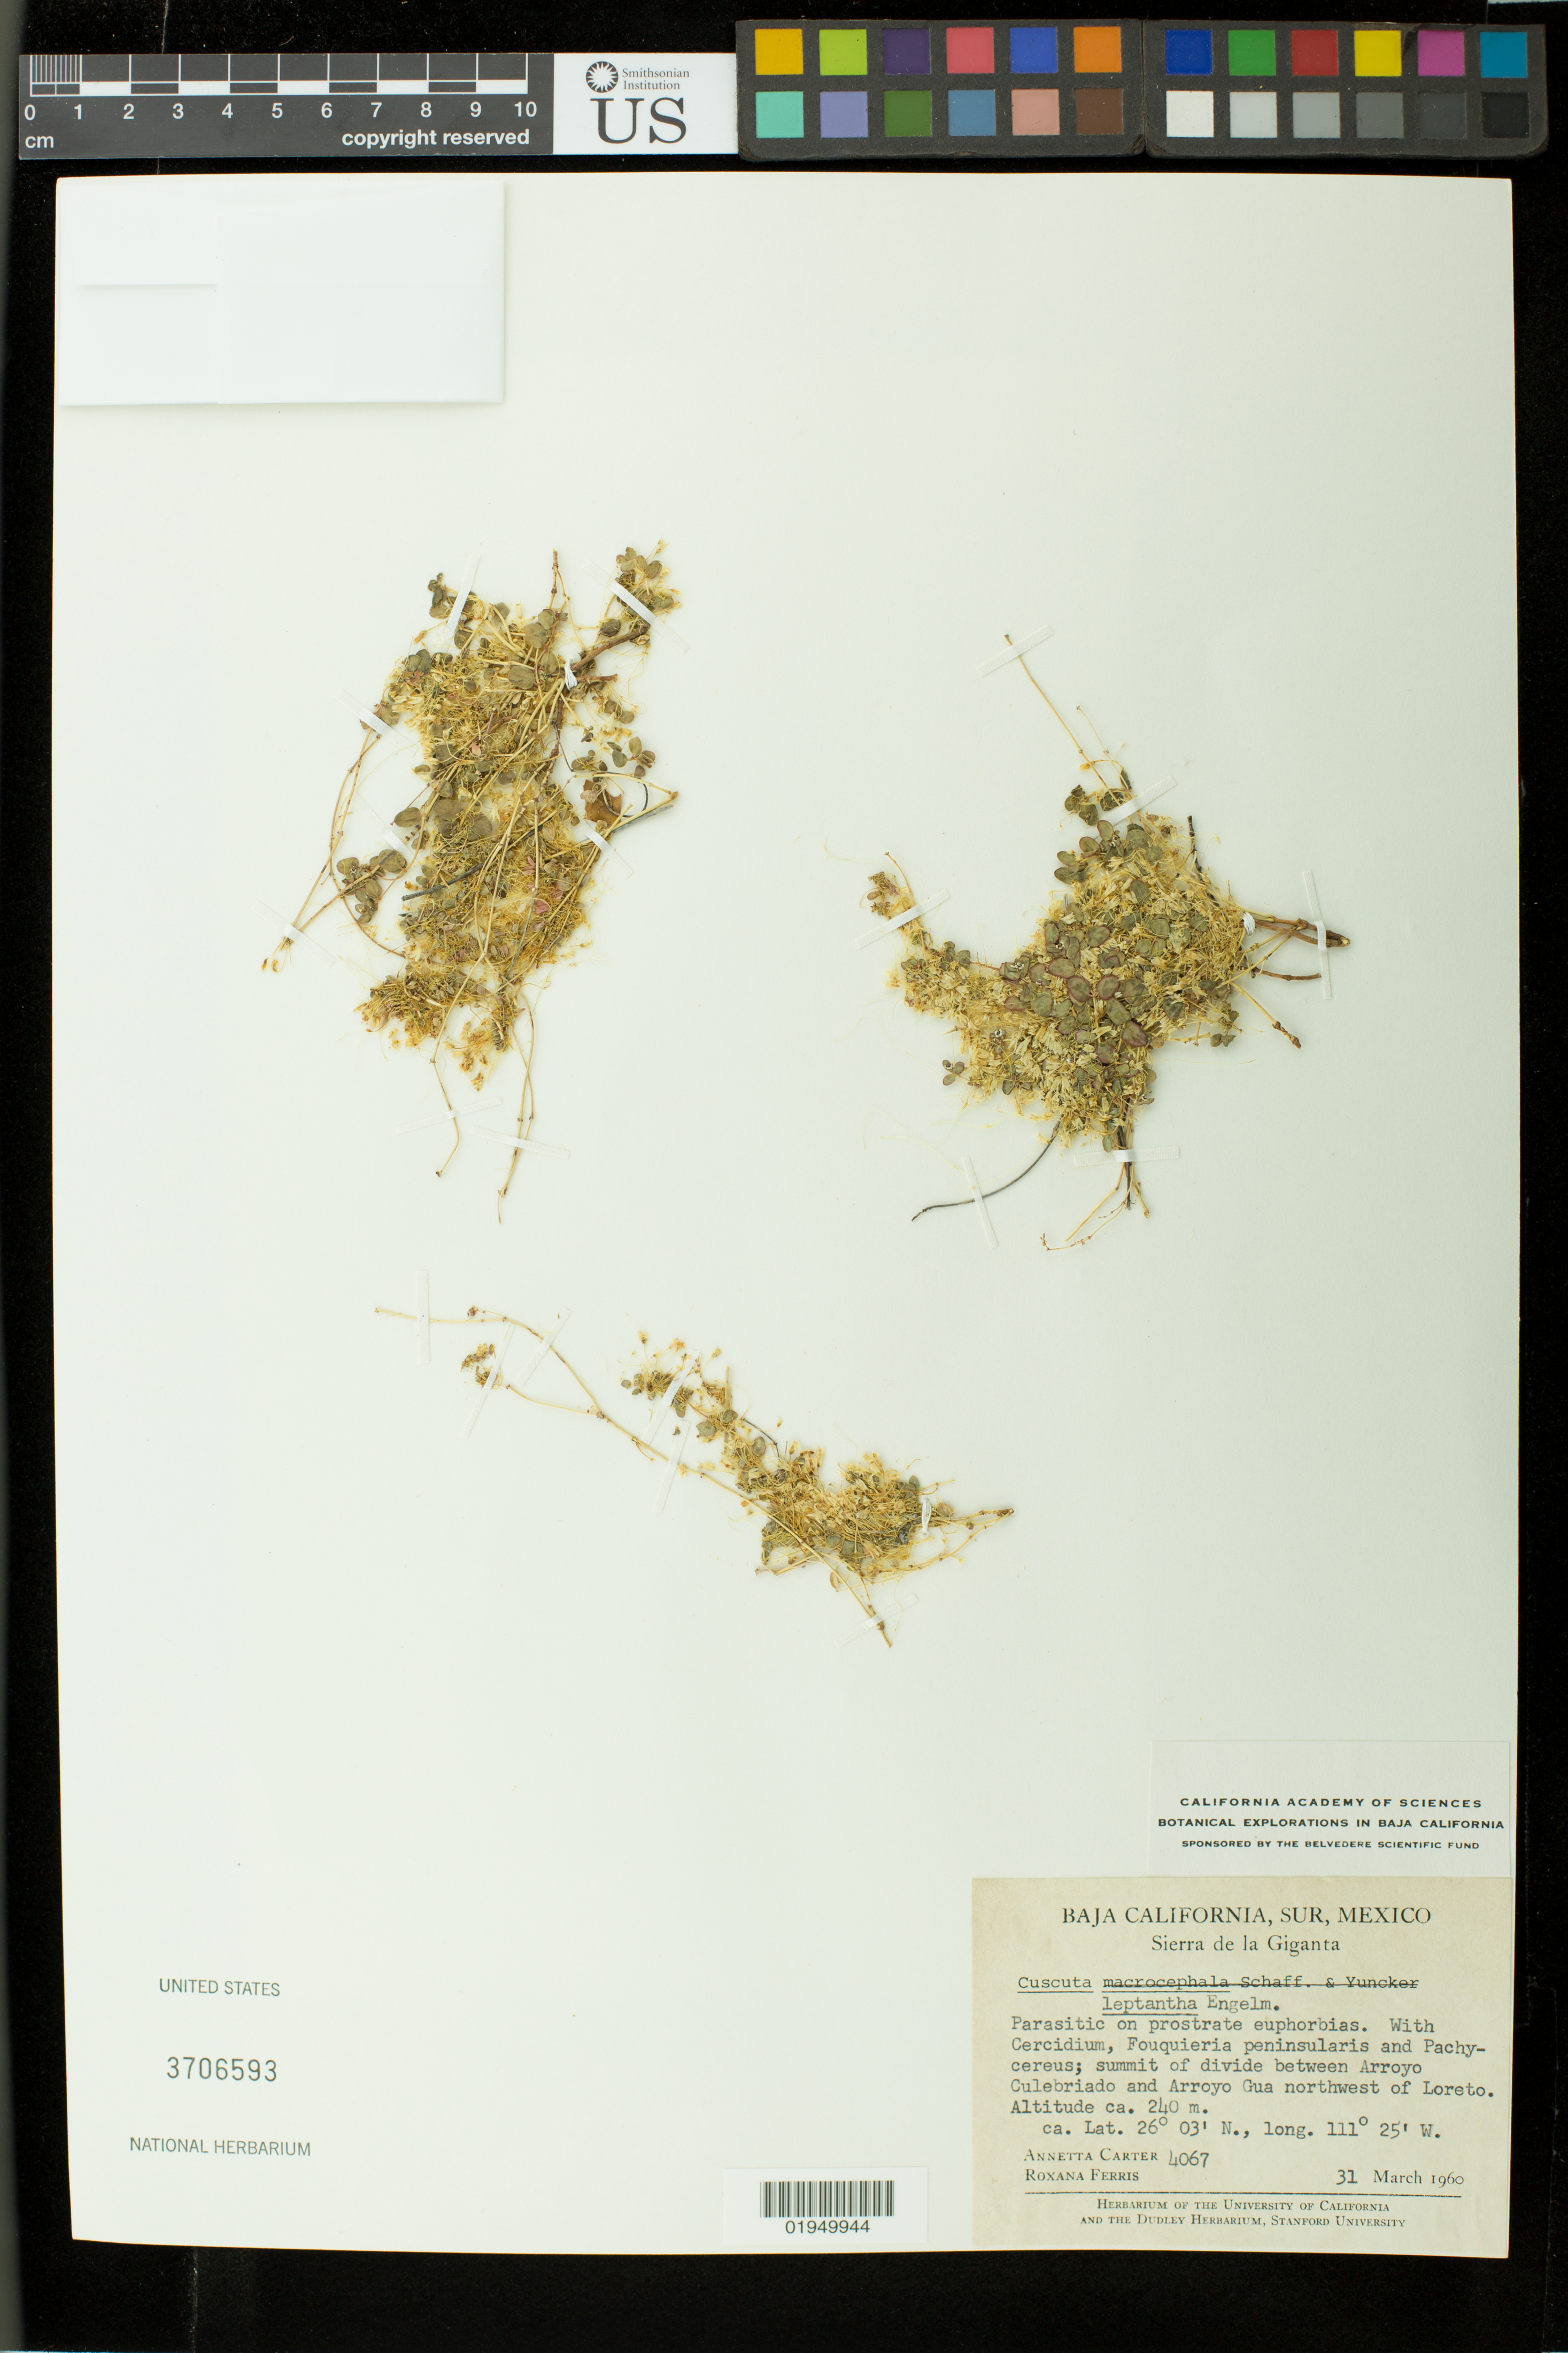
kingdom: Plantae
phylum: Tracheophyta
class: Magnoliopsida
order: Solanales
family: Convolvulaceae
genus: Cuscuta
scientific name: Cuscuta leptantha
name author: Engelm.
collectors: A. Carter & R. S. Ferris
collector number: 4067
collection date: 1960-03-31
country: Mexico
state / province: México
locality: Sierra de la Giganta. Summit of divide between Arroyo Culebriado and Arroyo Gua northwest of Loreto.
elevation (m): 240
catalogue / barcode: US 3706593